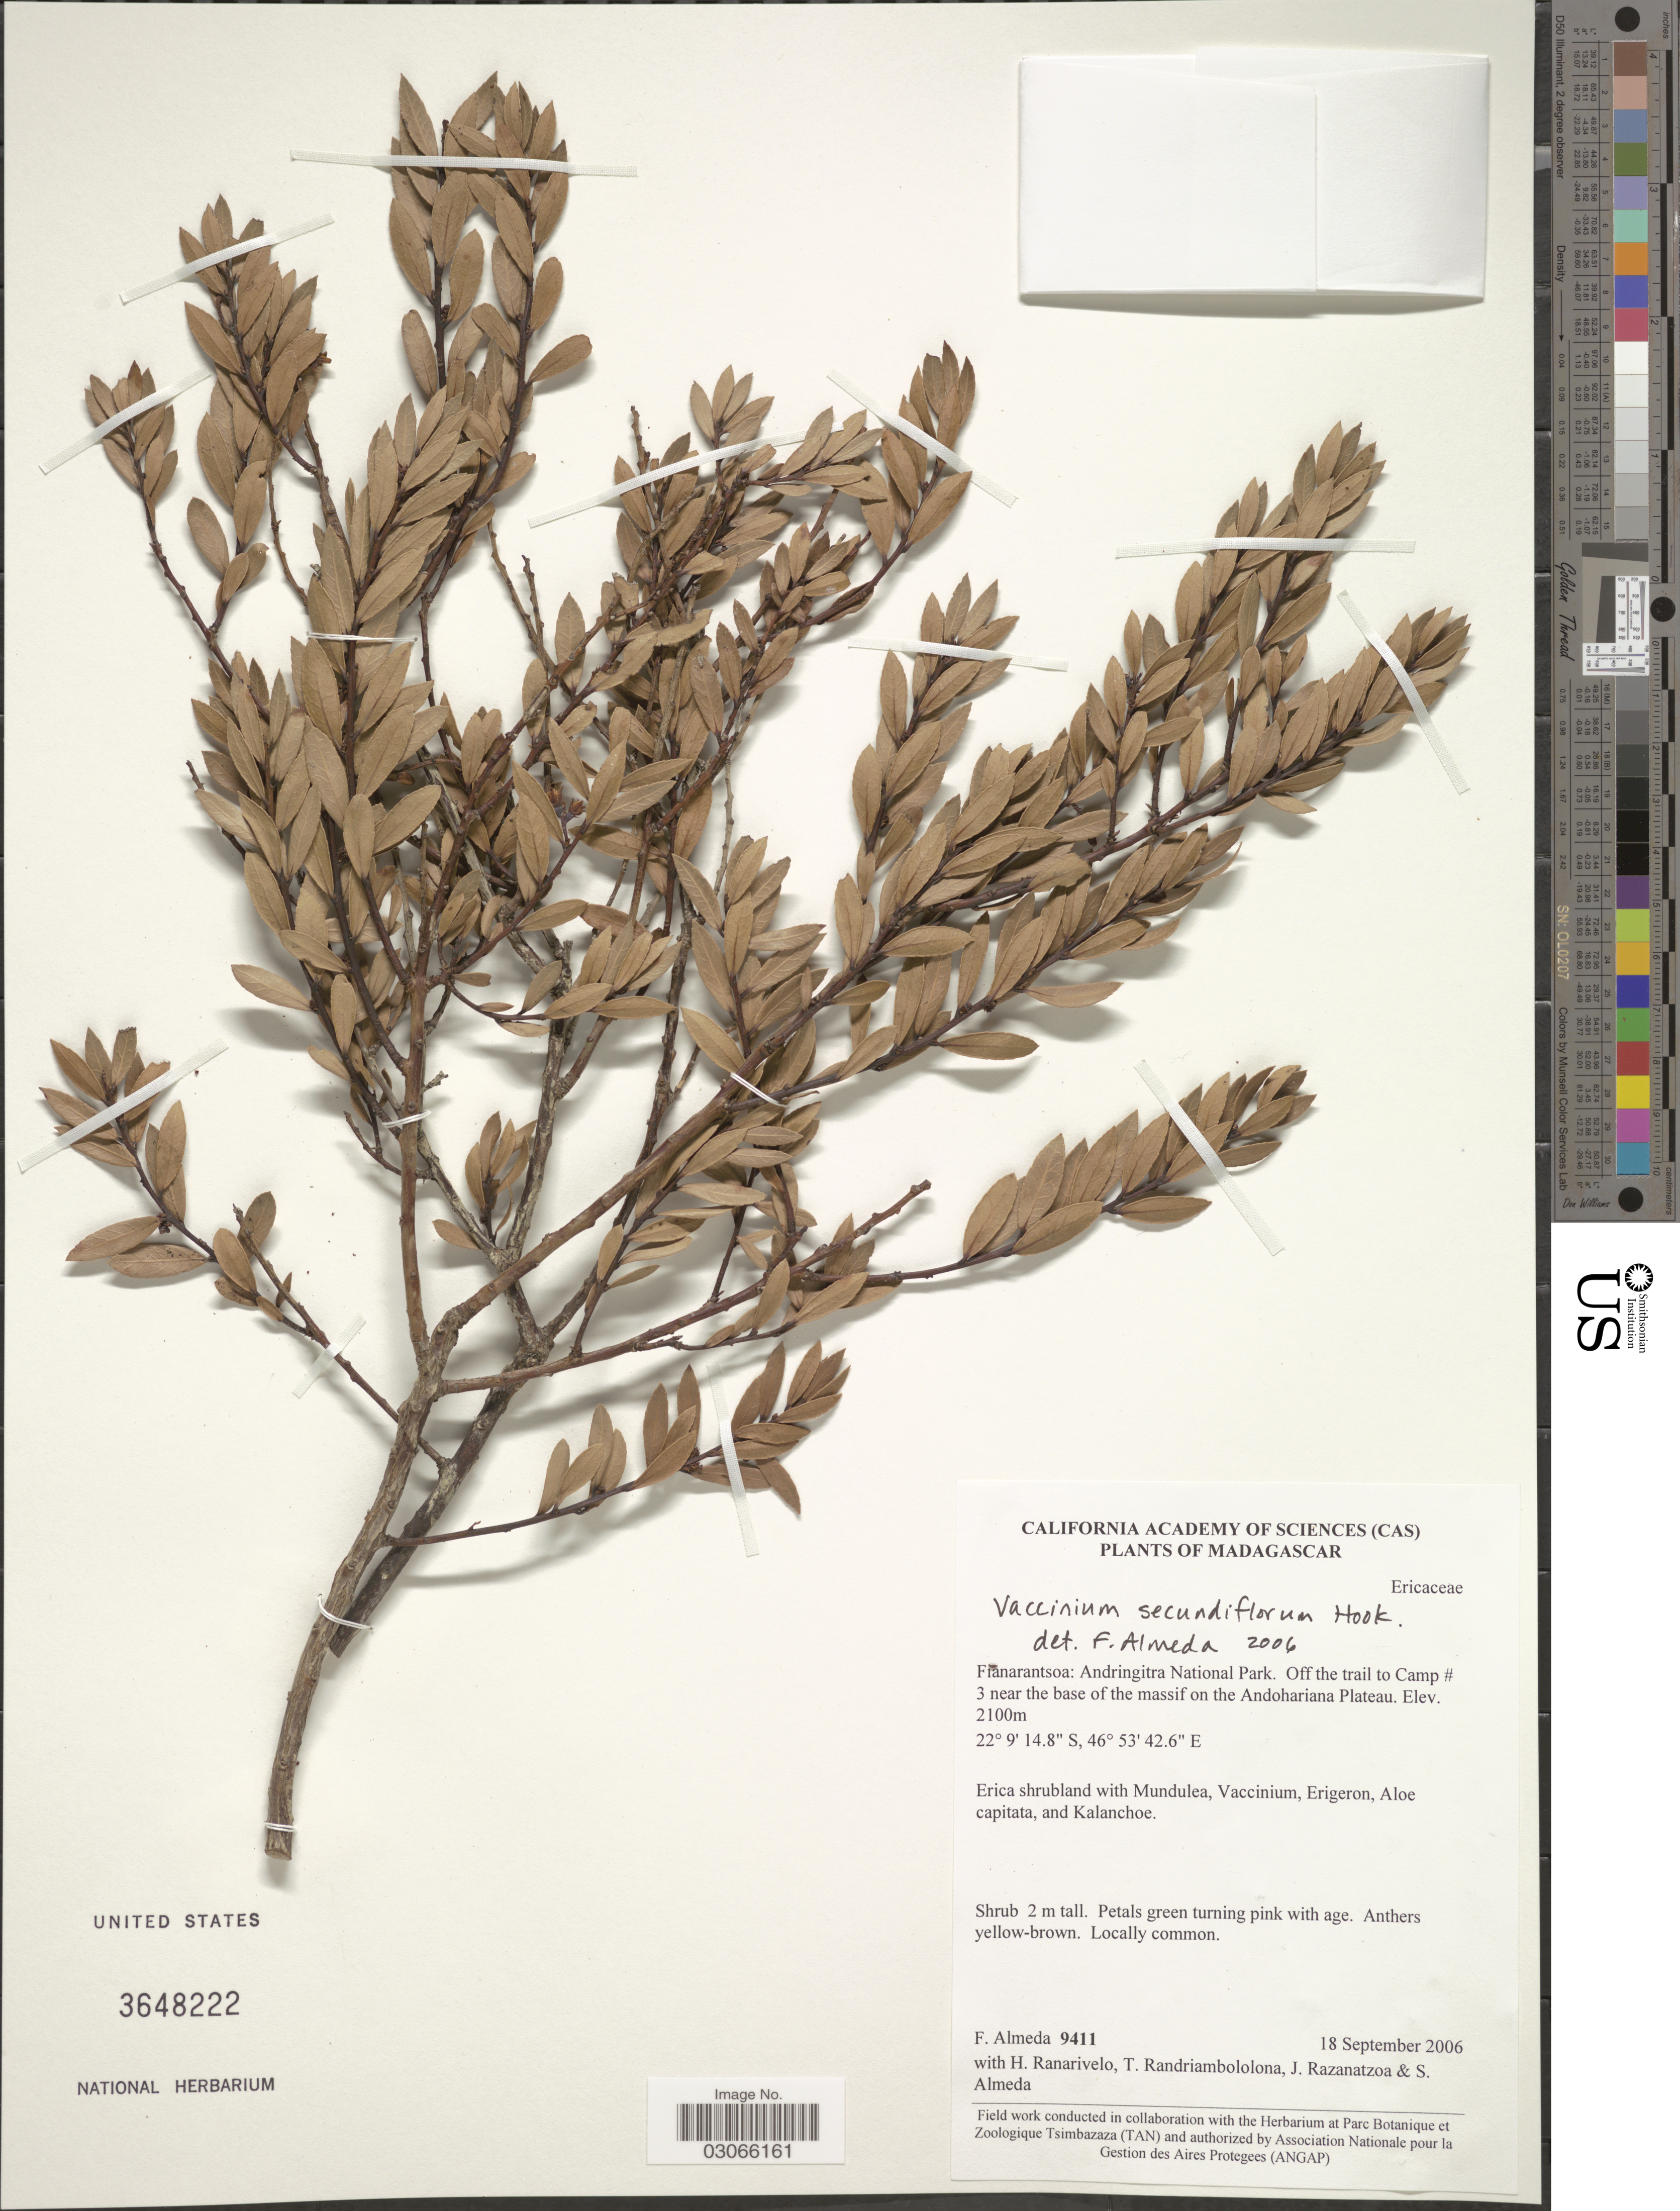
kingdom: Plantae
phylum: Tracheophyta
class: Magnoliopsida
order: Ericales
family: Ericaceae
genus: Vaccinium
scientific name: Vaccinium secundiflorum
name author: Hook.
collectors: F. Almeda, H. Ranarivelo, M. Randriambololona, J. Razanatzoa & S. Almeda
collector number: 9411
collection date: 2006-09-18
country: Madagascar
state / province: Haute Matsiatra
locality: Andringitra National Park. Off the trail to Camp #3 near the base of the massif on the Andohariana Plateau.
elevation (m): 2100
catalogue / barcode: US 3648222